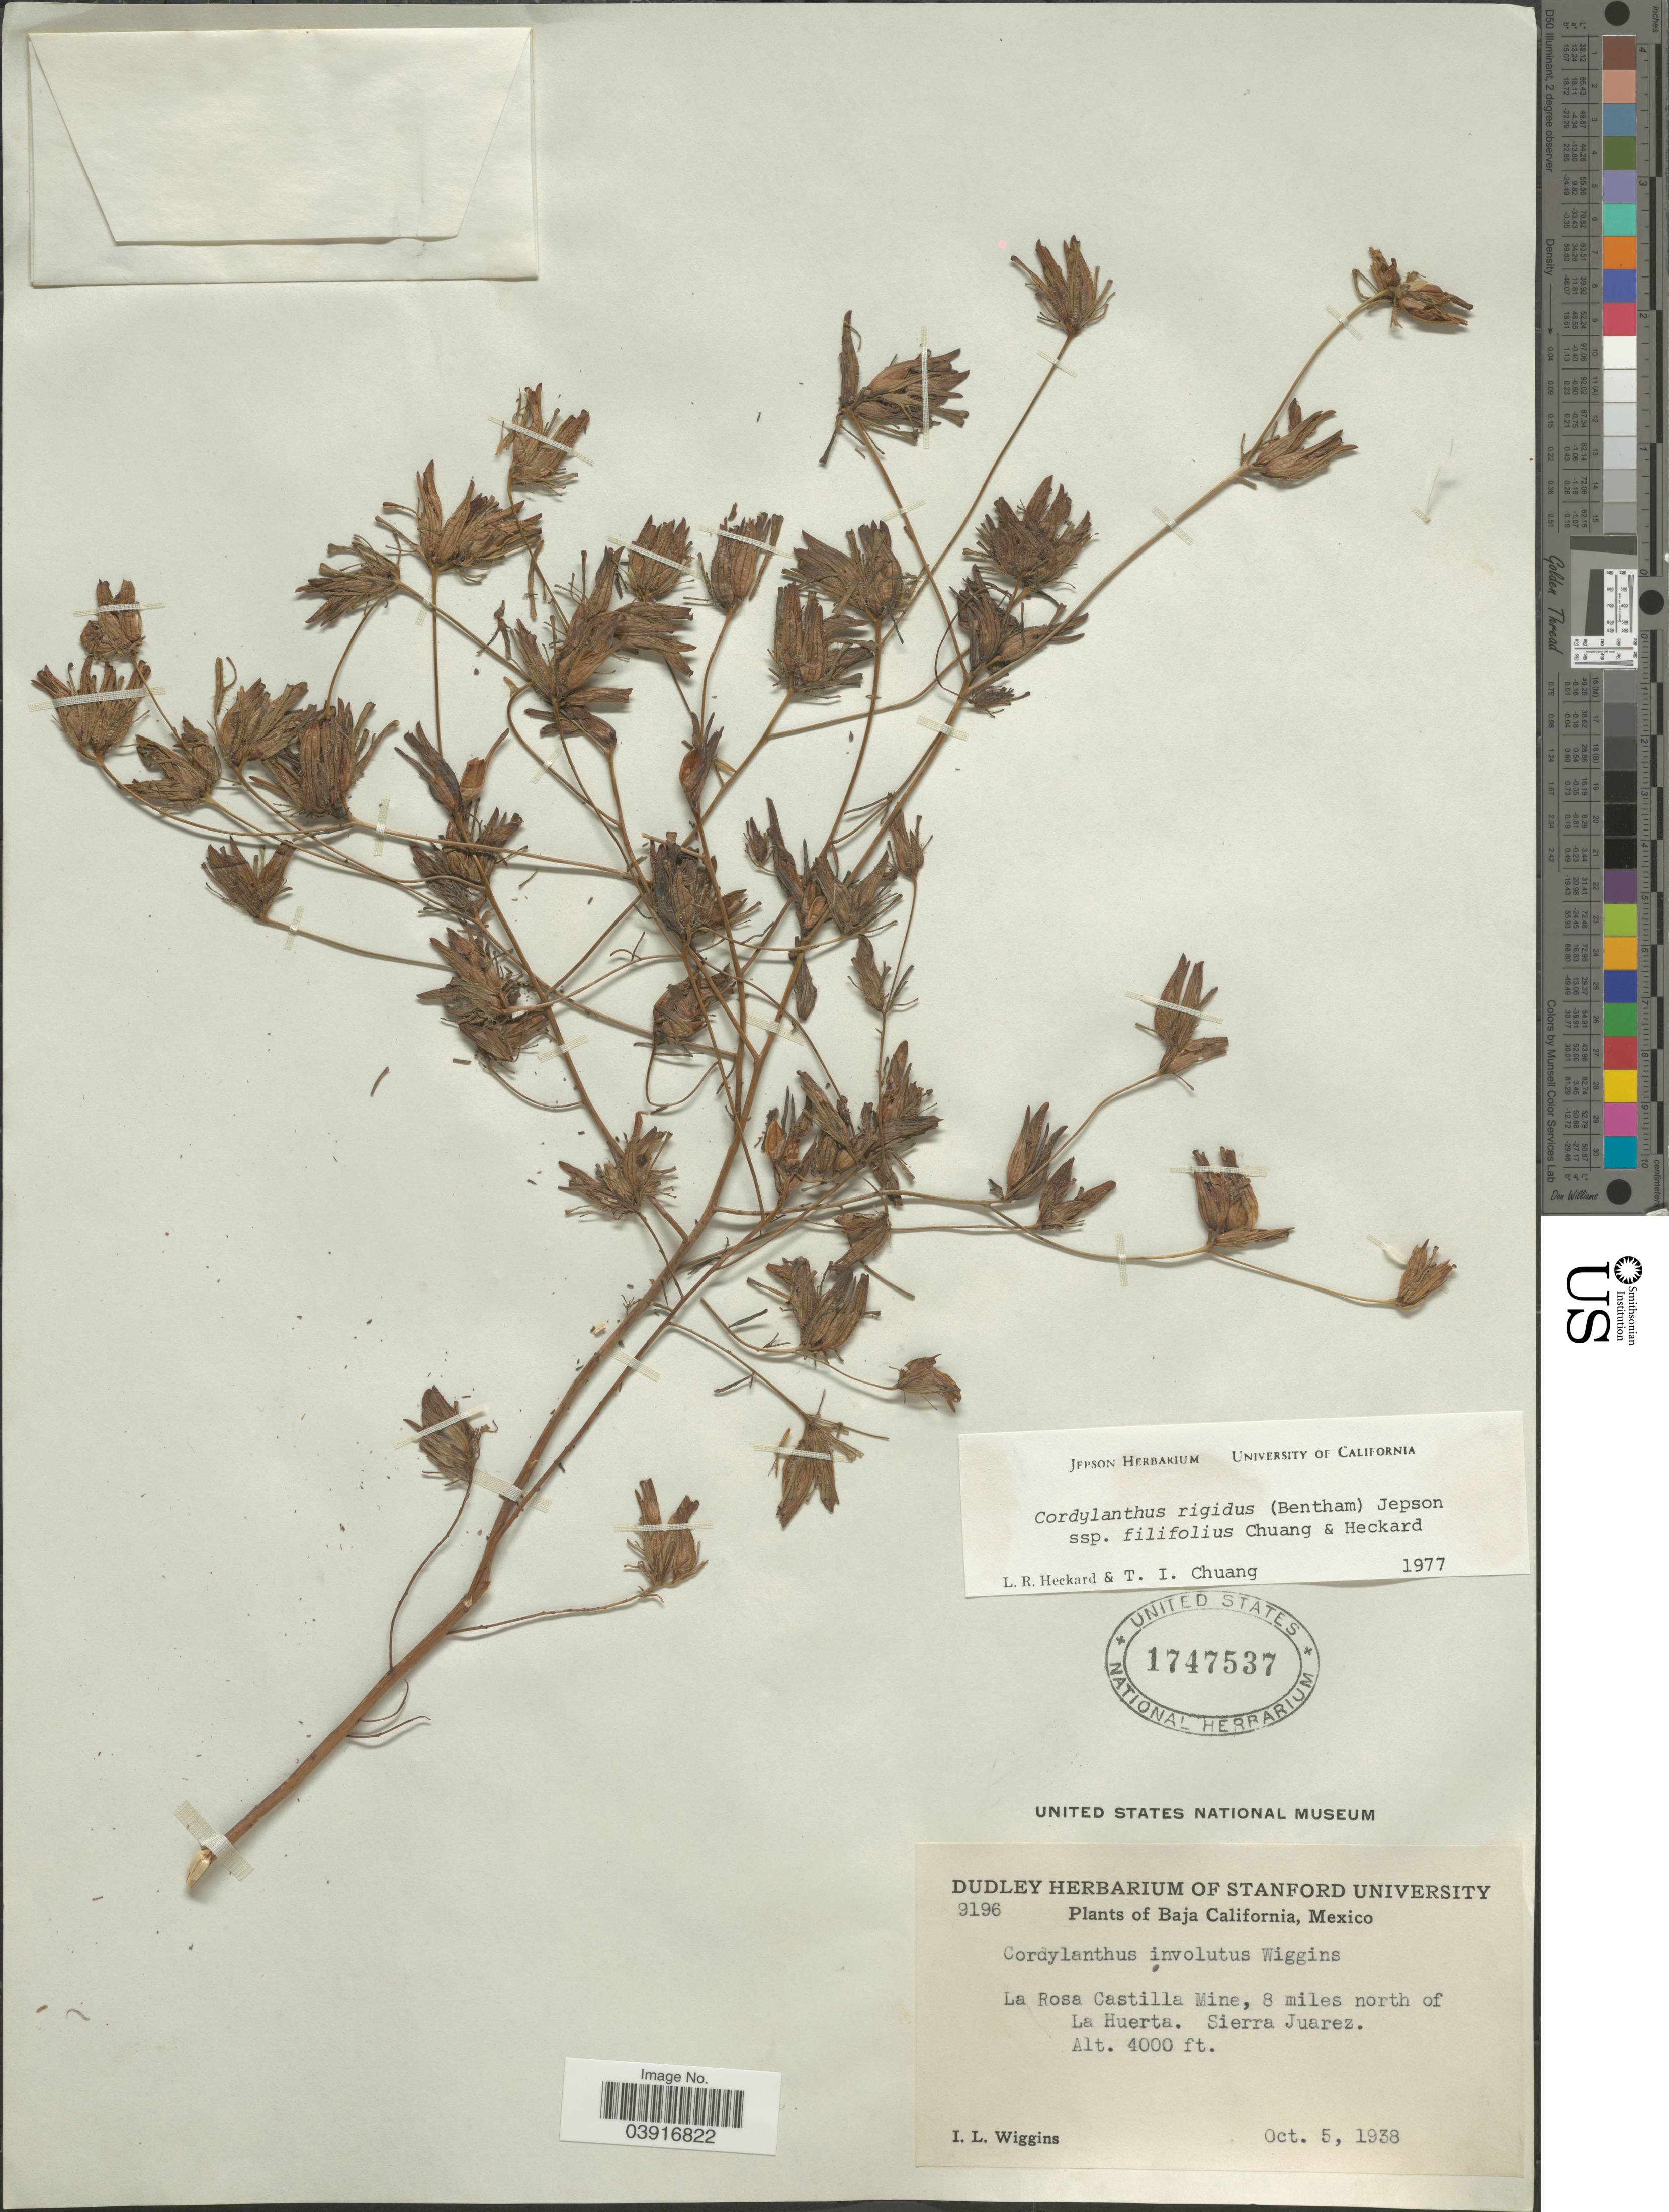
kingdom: Plantae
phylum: Tracheophyta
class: Magnoliopsida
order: Lamiales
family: Orobanchaceae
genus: Cordylanthus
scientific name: Cordylanthus rigidus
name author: (Benth.) Jeps.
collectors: I. L. Wiggins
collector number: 9196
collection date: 1938-10-05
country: Mexico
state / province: Baja California Norte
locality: La Rosa Castilla Mine, 8 miles north of La Huerta. Sierra Juarez.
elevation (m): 1219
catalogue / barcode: US 1747537